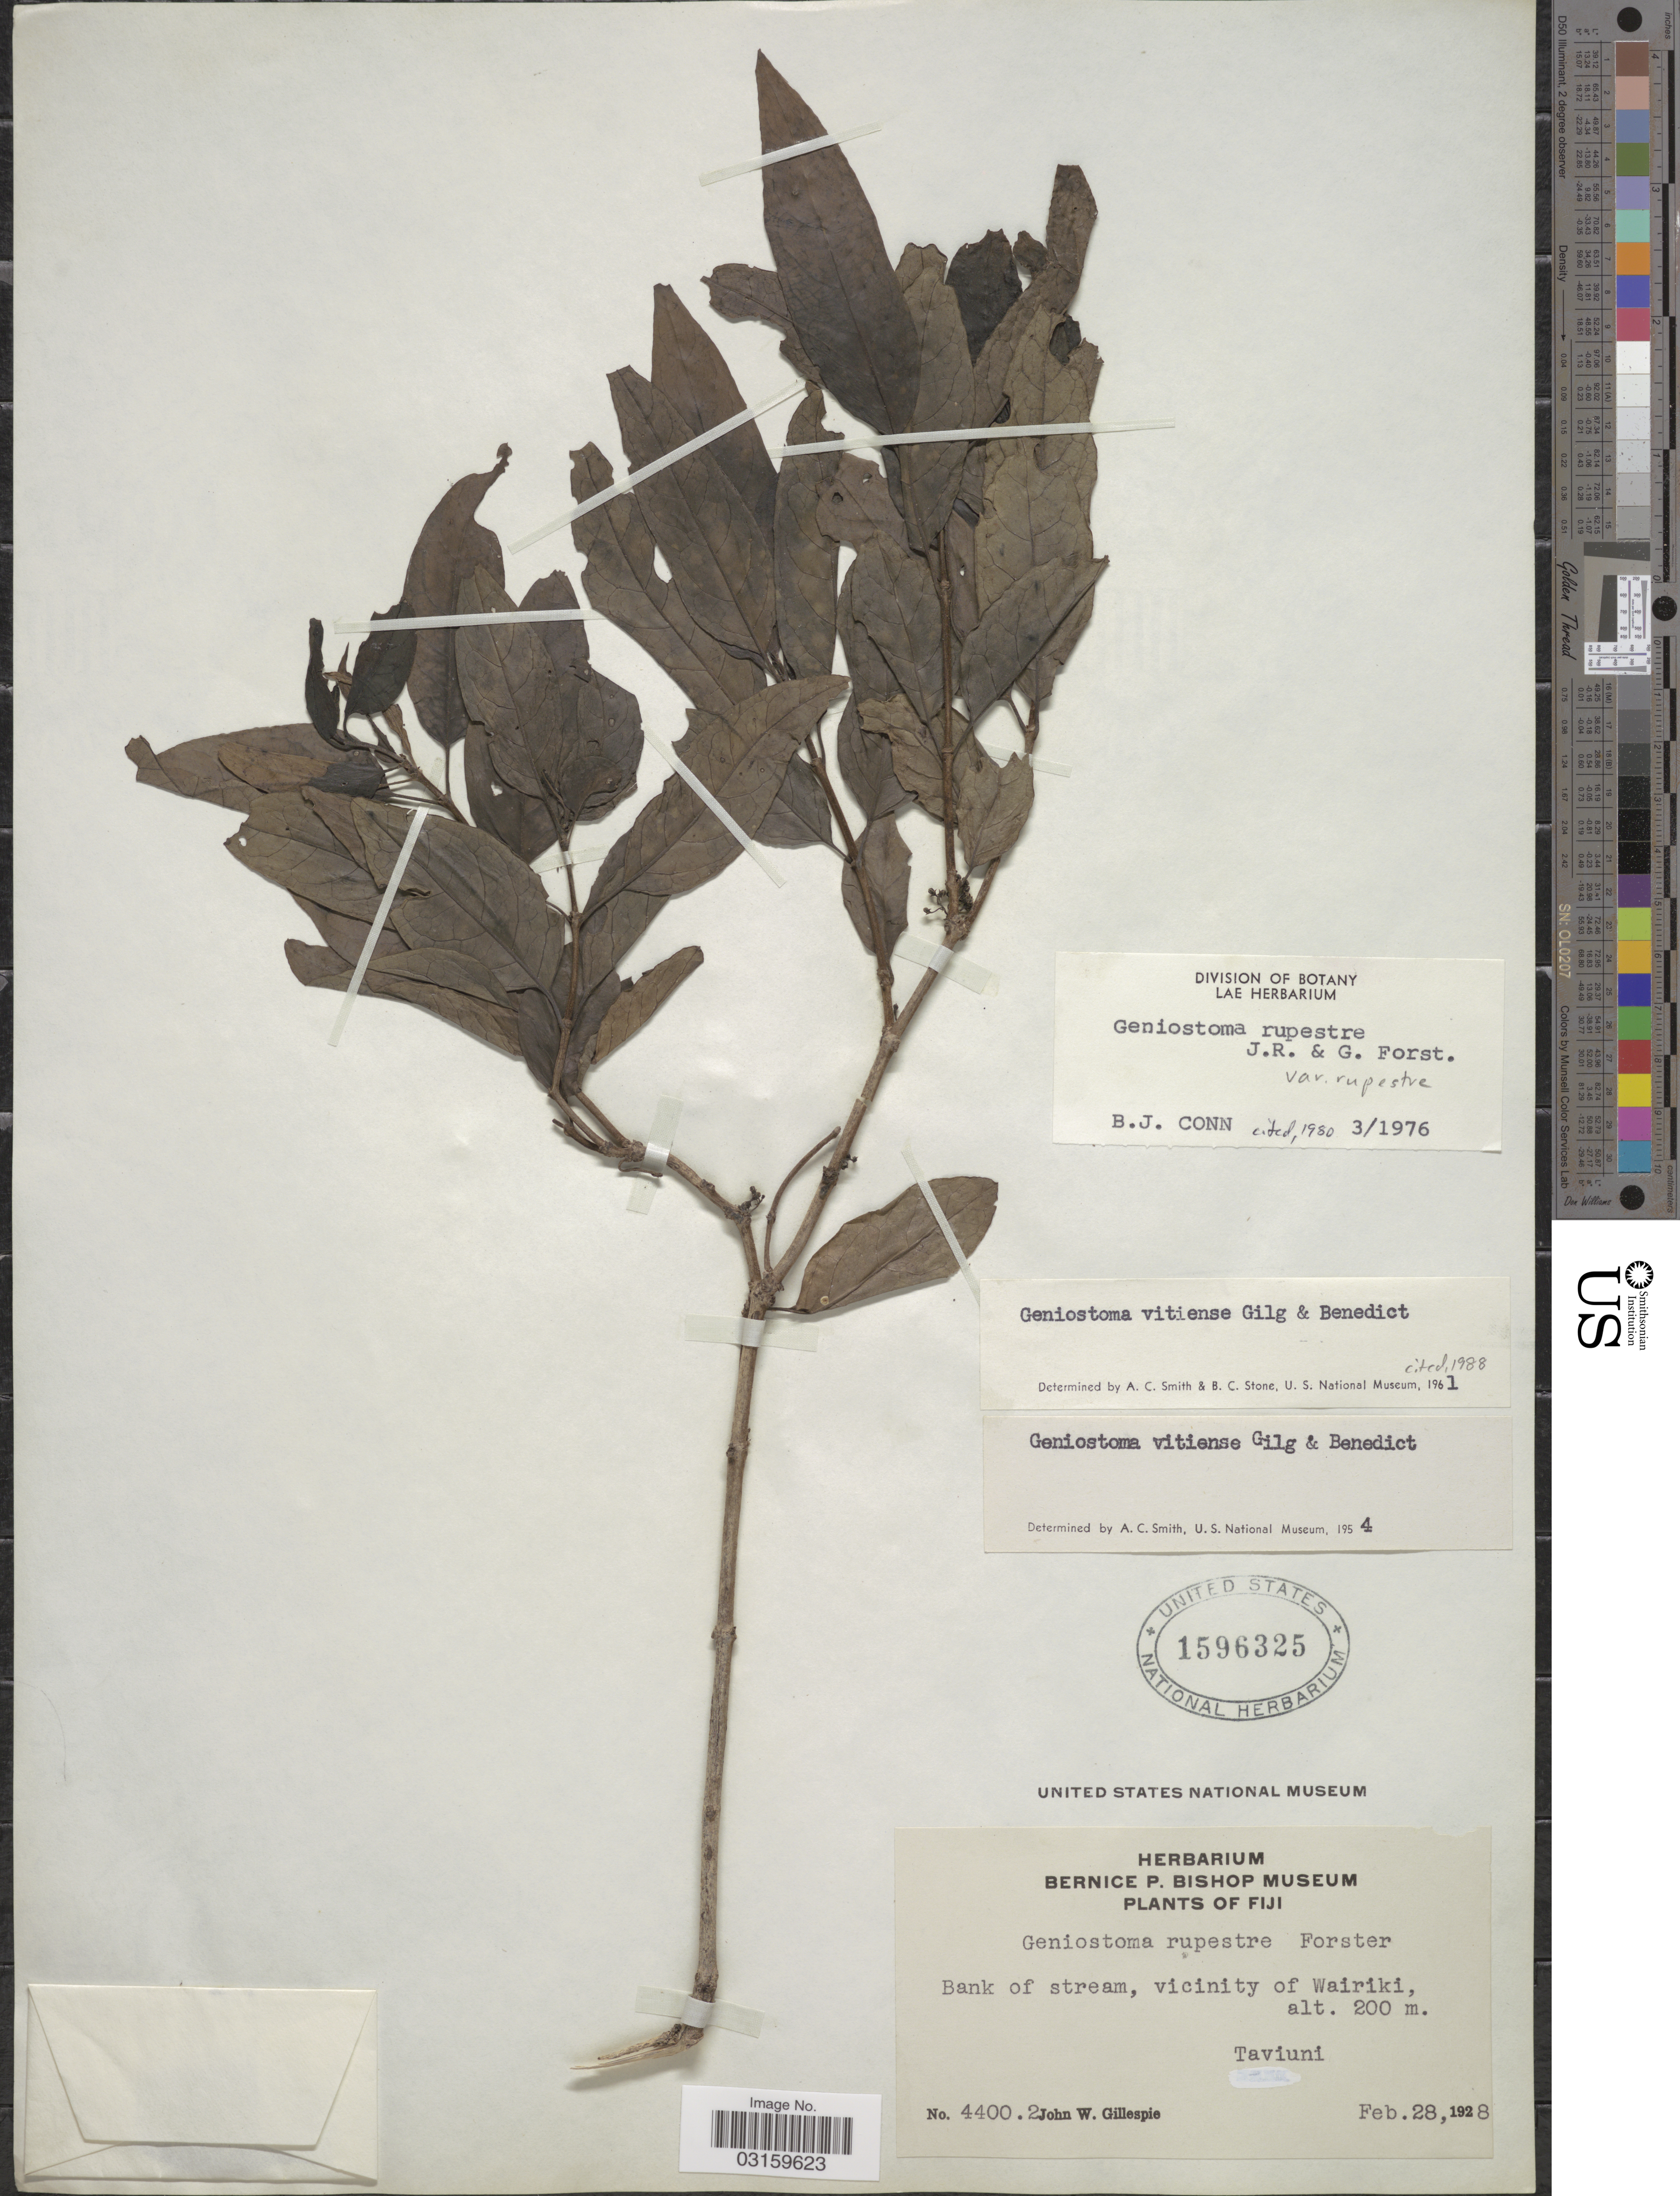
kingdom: Plantae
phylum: Tracheophyta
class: Magnoliopsida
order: Gentianales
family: Loganiaceae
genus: Geniostoma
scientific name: Geniostoma rupestre var. rupestre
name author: J.R. Forst. & G. Forst.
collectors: J. W. Gillespie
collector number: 44002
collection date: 1928-02-28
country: Fiji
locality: Bank of stream, vicinity of Wairiki, Taviuni.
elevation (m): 200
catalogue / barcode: US 1596325